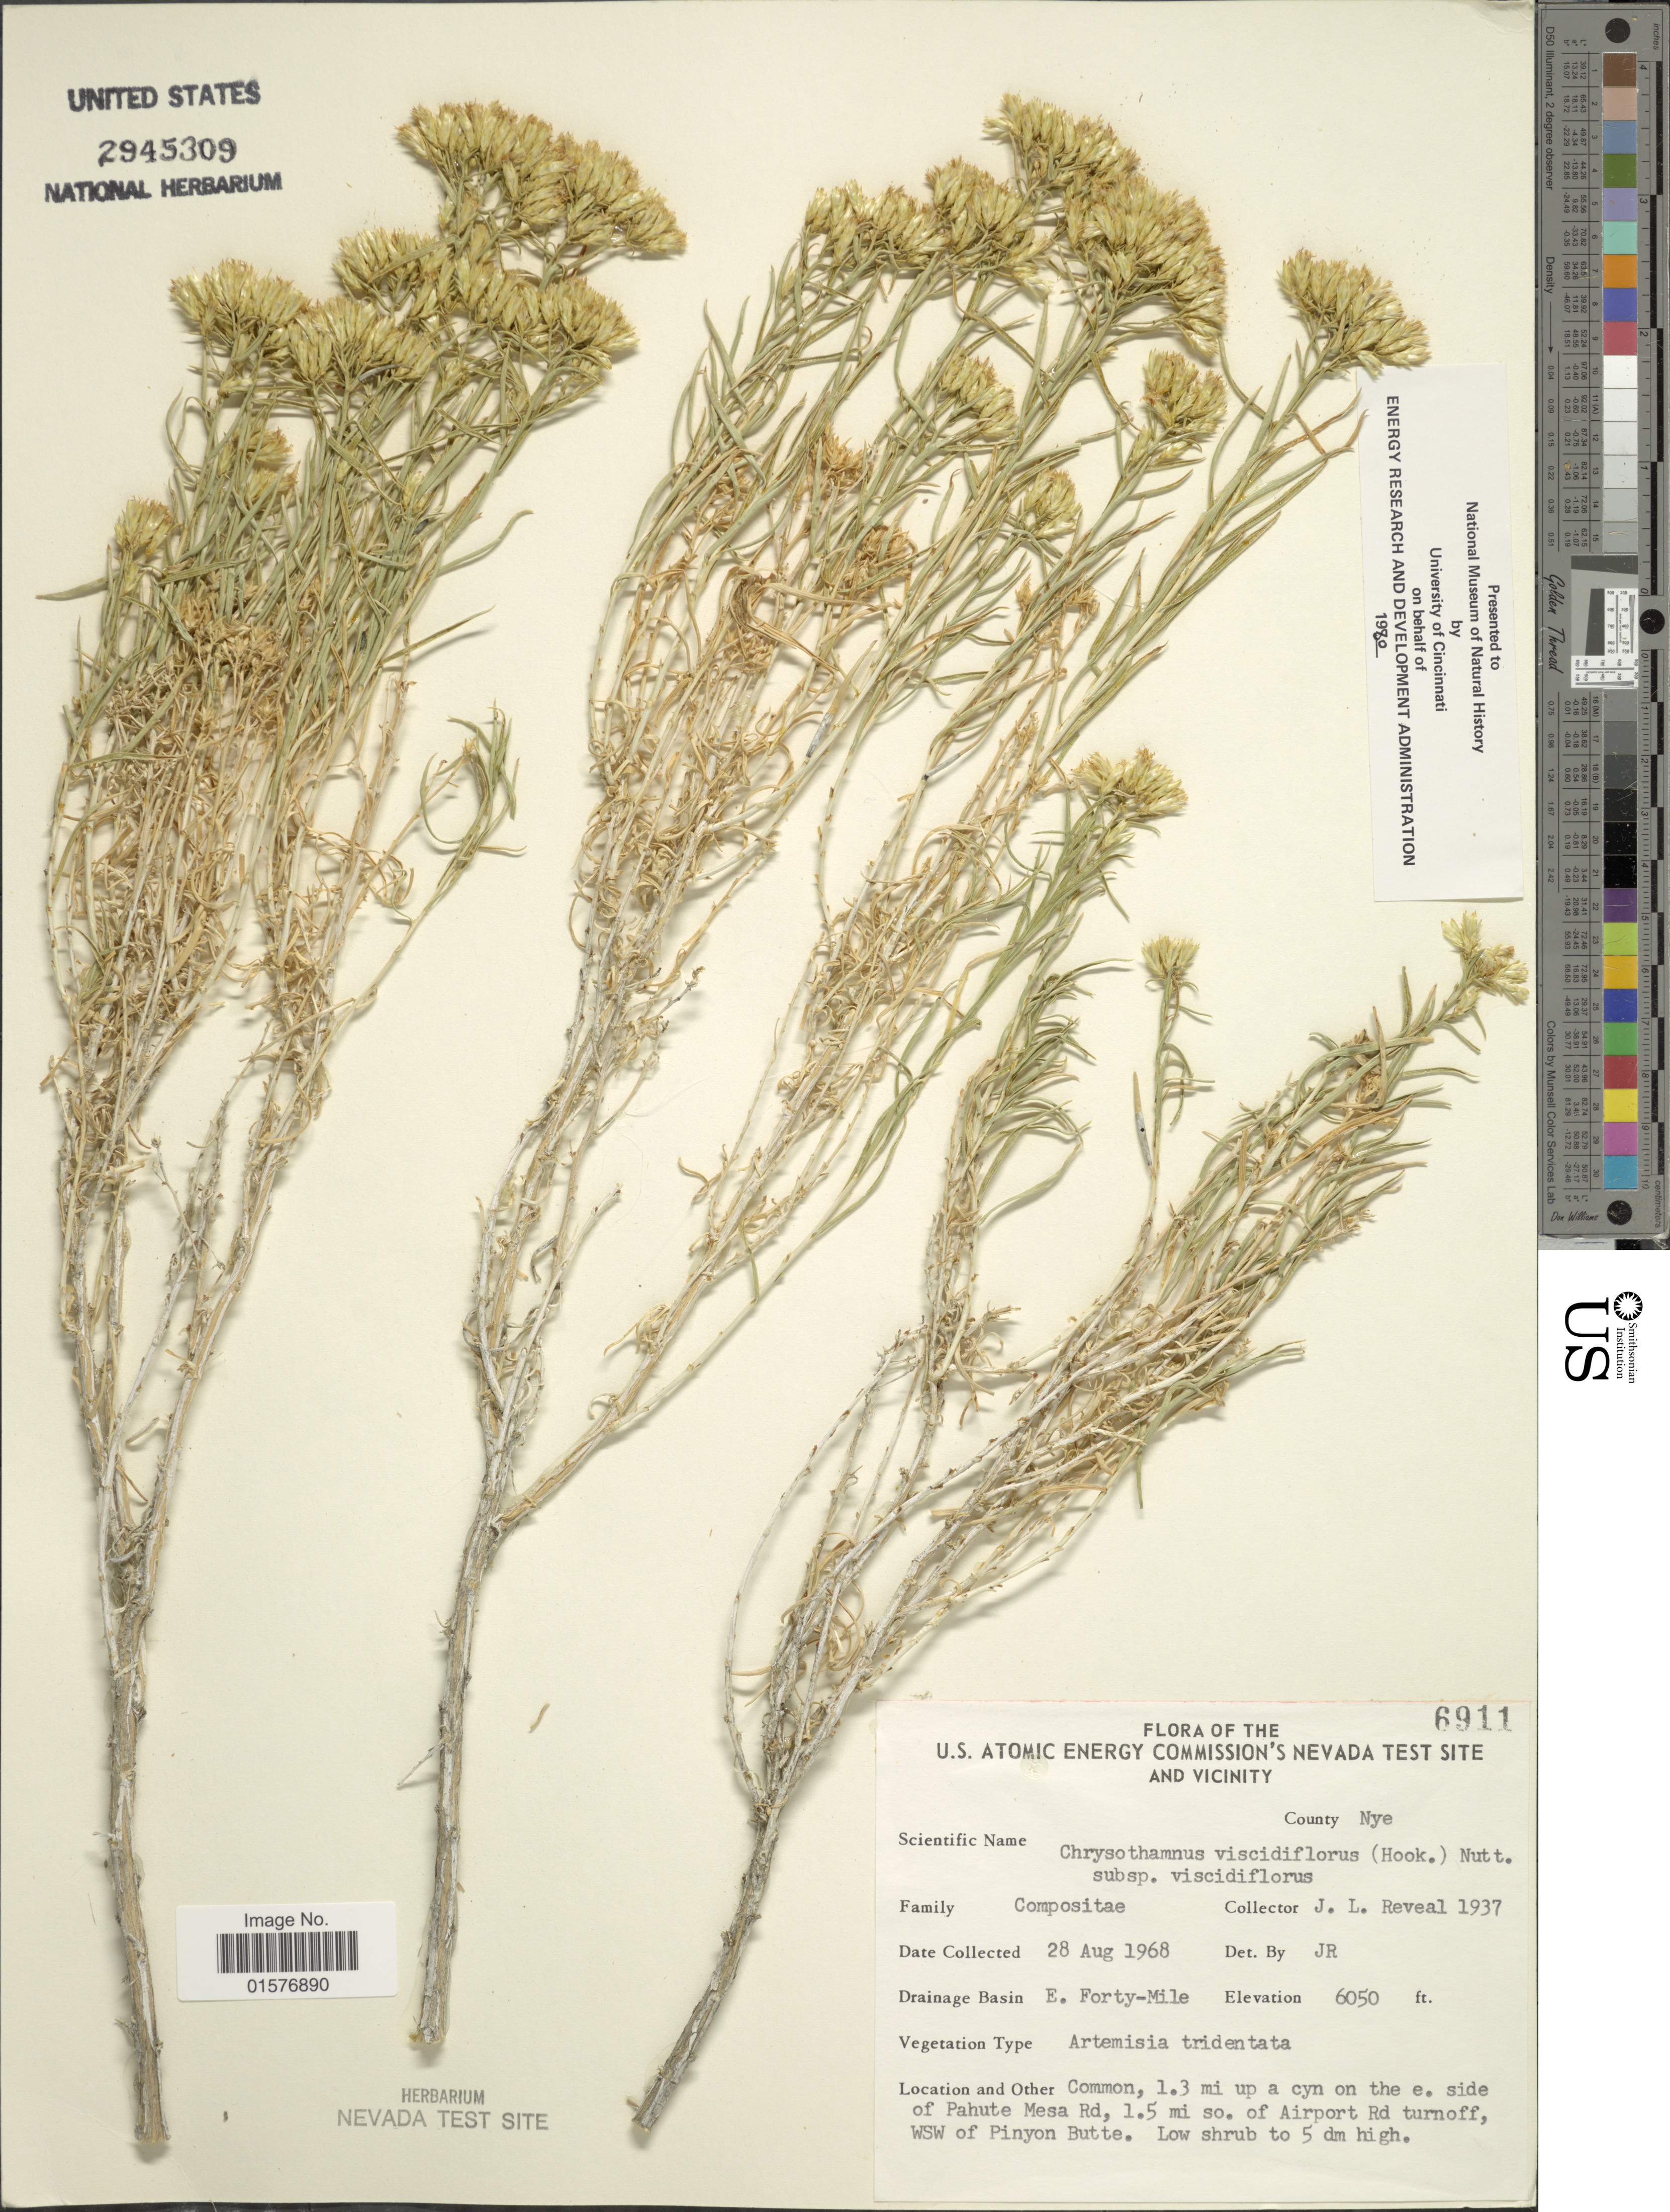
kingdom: Plantae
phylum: Tracheophyta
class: Magnoliopsida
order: Asterales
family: Asteraceae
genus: Chrysothamnus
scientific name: Chrysothamnus viscidiflorus subsp. viscidiflorus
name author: (Hook.) Nutt.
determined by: Urbatsch, Lowell E., Curator (LSU), Louisiana State University (UNITED STATES)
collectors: J. L. Reveal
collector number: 1937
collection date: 1968-08-28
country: United States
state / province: Nevada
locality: U. S. Atomic Energy Commission's Nevada Test Site And Vicinity, County Nye,Drainage Basin E. Forty-Mile, Common, 1.3 mi up a cyn on the e. side of Pahute Mesa Rd., 1.5 mi. so. of Airport Rd turnoff, WSW of Pinyon Butte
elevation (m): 1844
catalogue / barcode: US 2945309